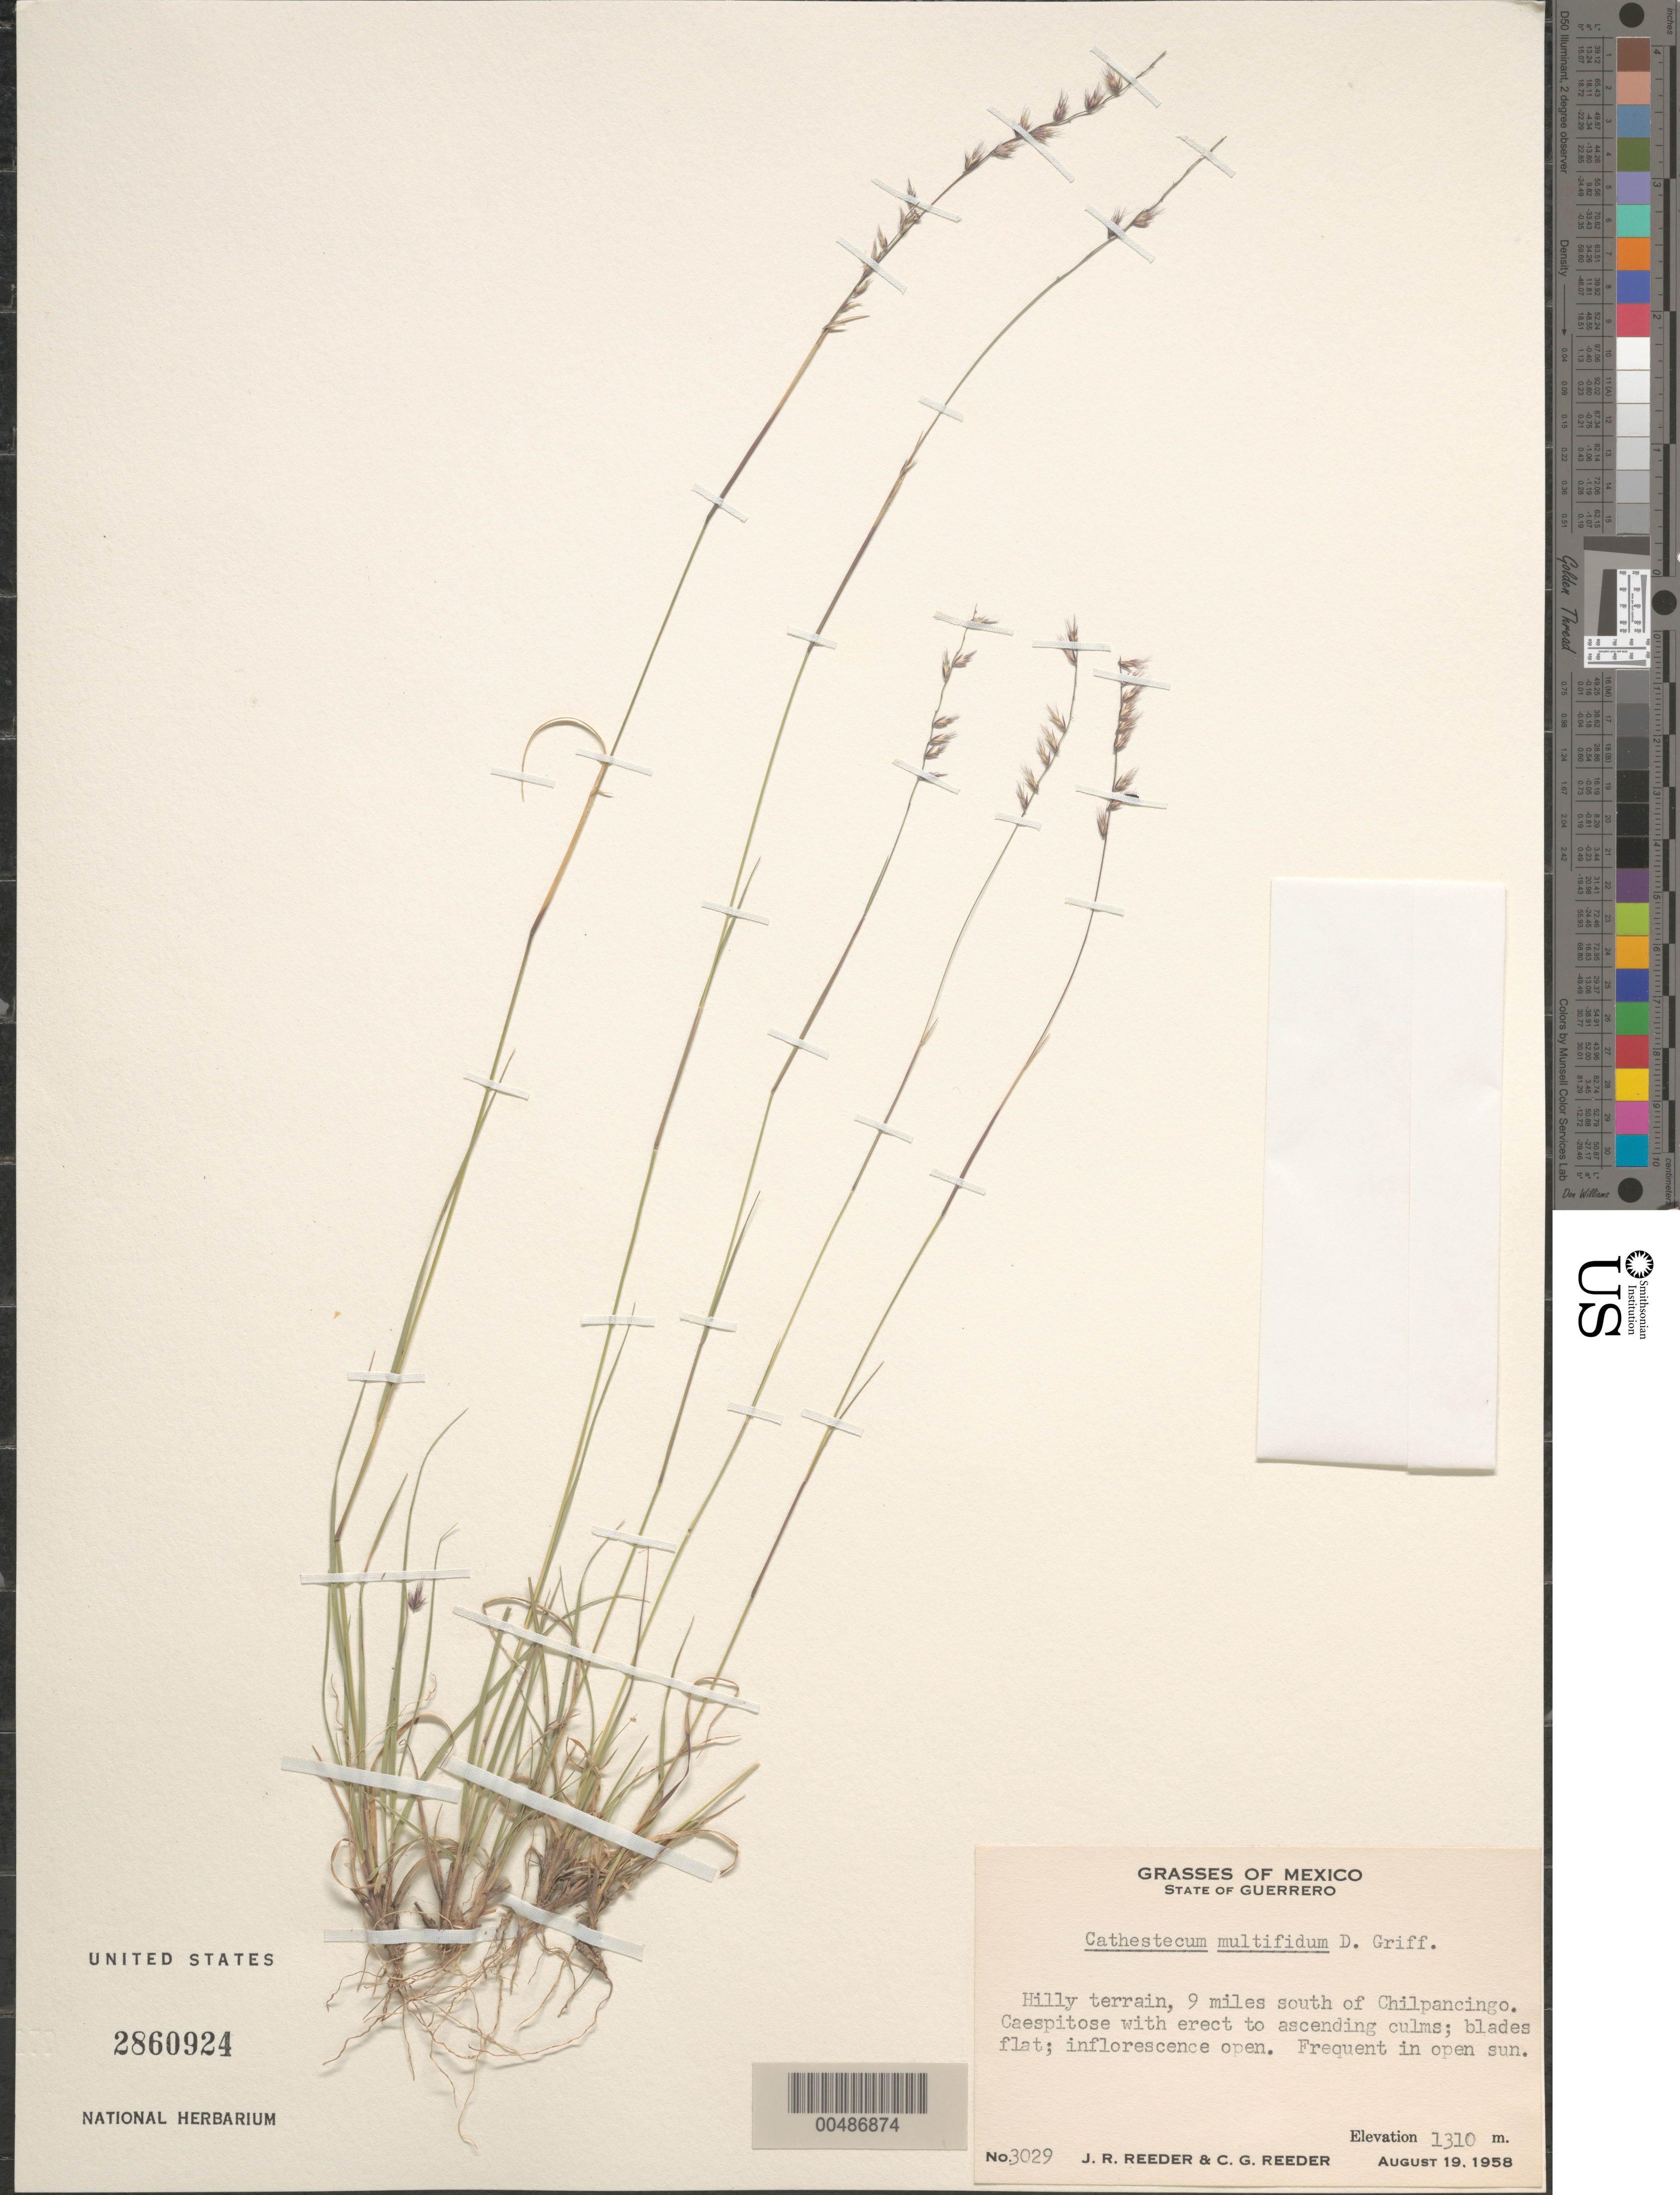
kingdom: Plantae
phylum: Tracheophyta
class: Liliopsida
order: Poales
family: Poaceae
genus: Griffithsochloa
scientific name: Griffithsochloa multifida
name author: (Griffiths) Pierce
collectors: J. R. Reeder & C. G. Reeder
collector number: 3029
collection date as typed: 19 Aug 1958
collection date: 1958-08-19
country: Mexico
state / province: Guerrero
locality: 9 mi S of Chilpancingo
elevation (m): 1310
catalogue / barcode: US 2860924